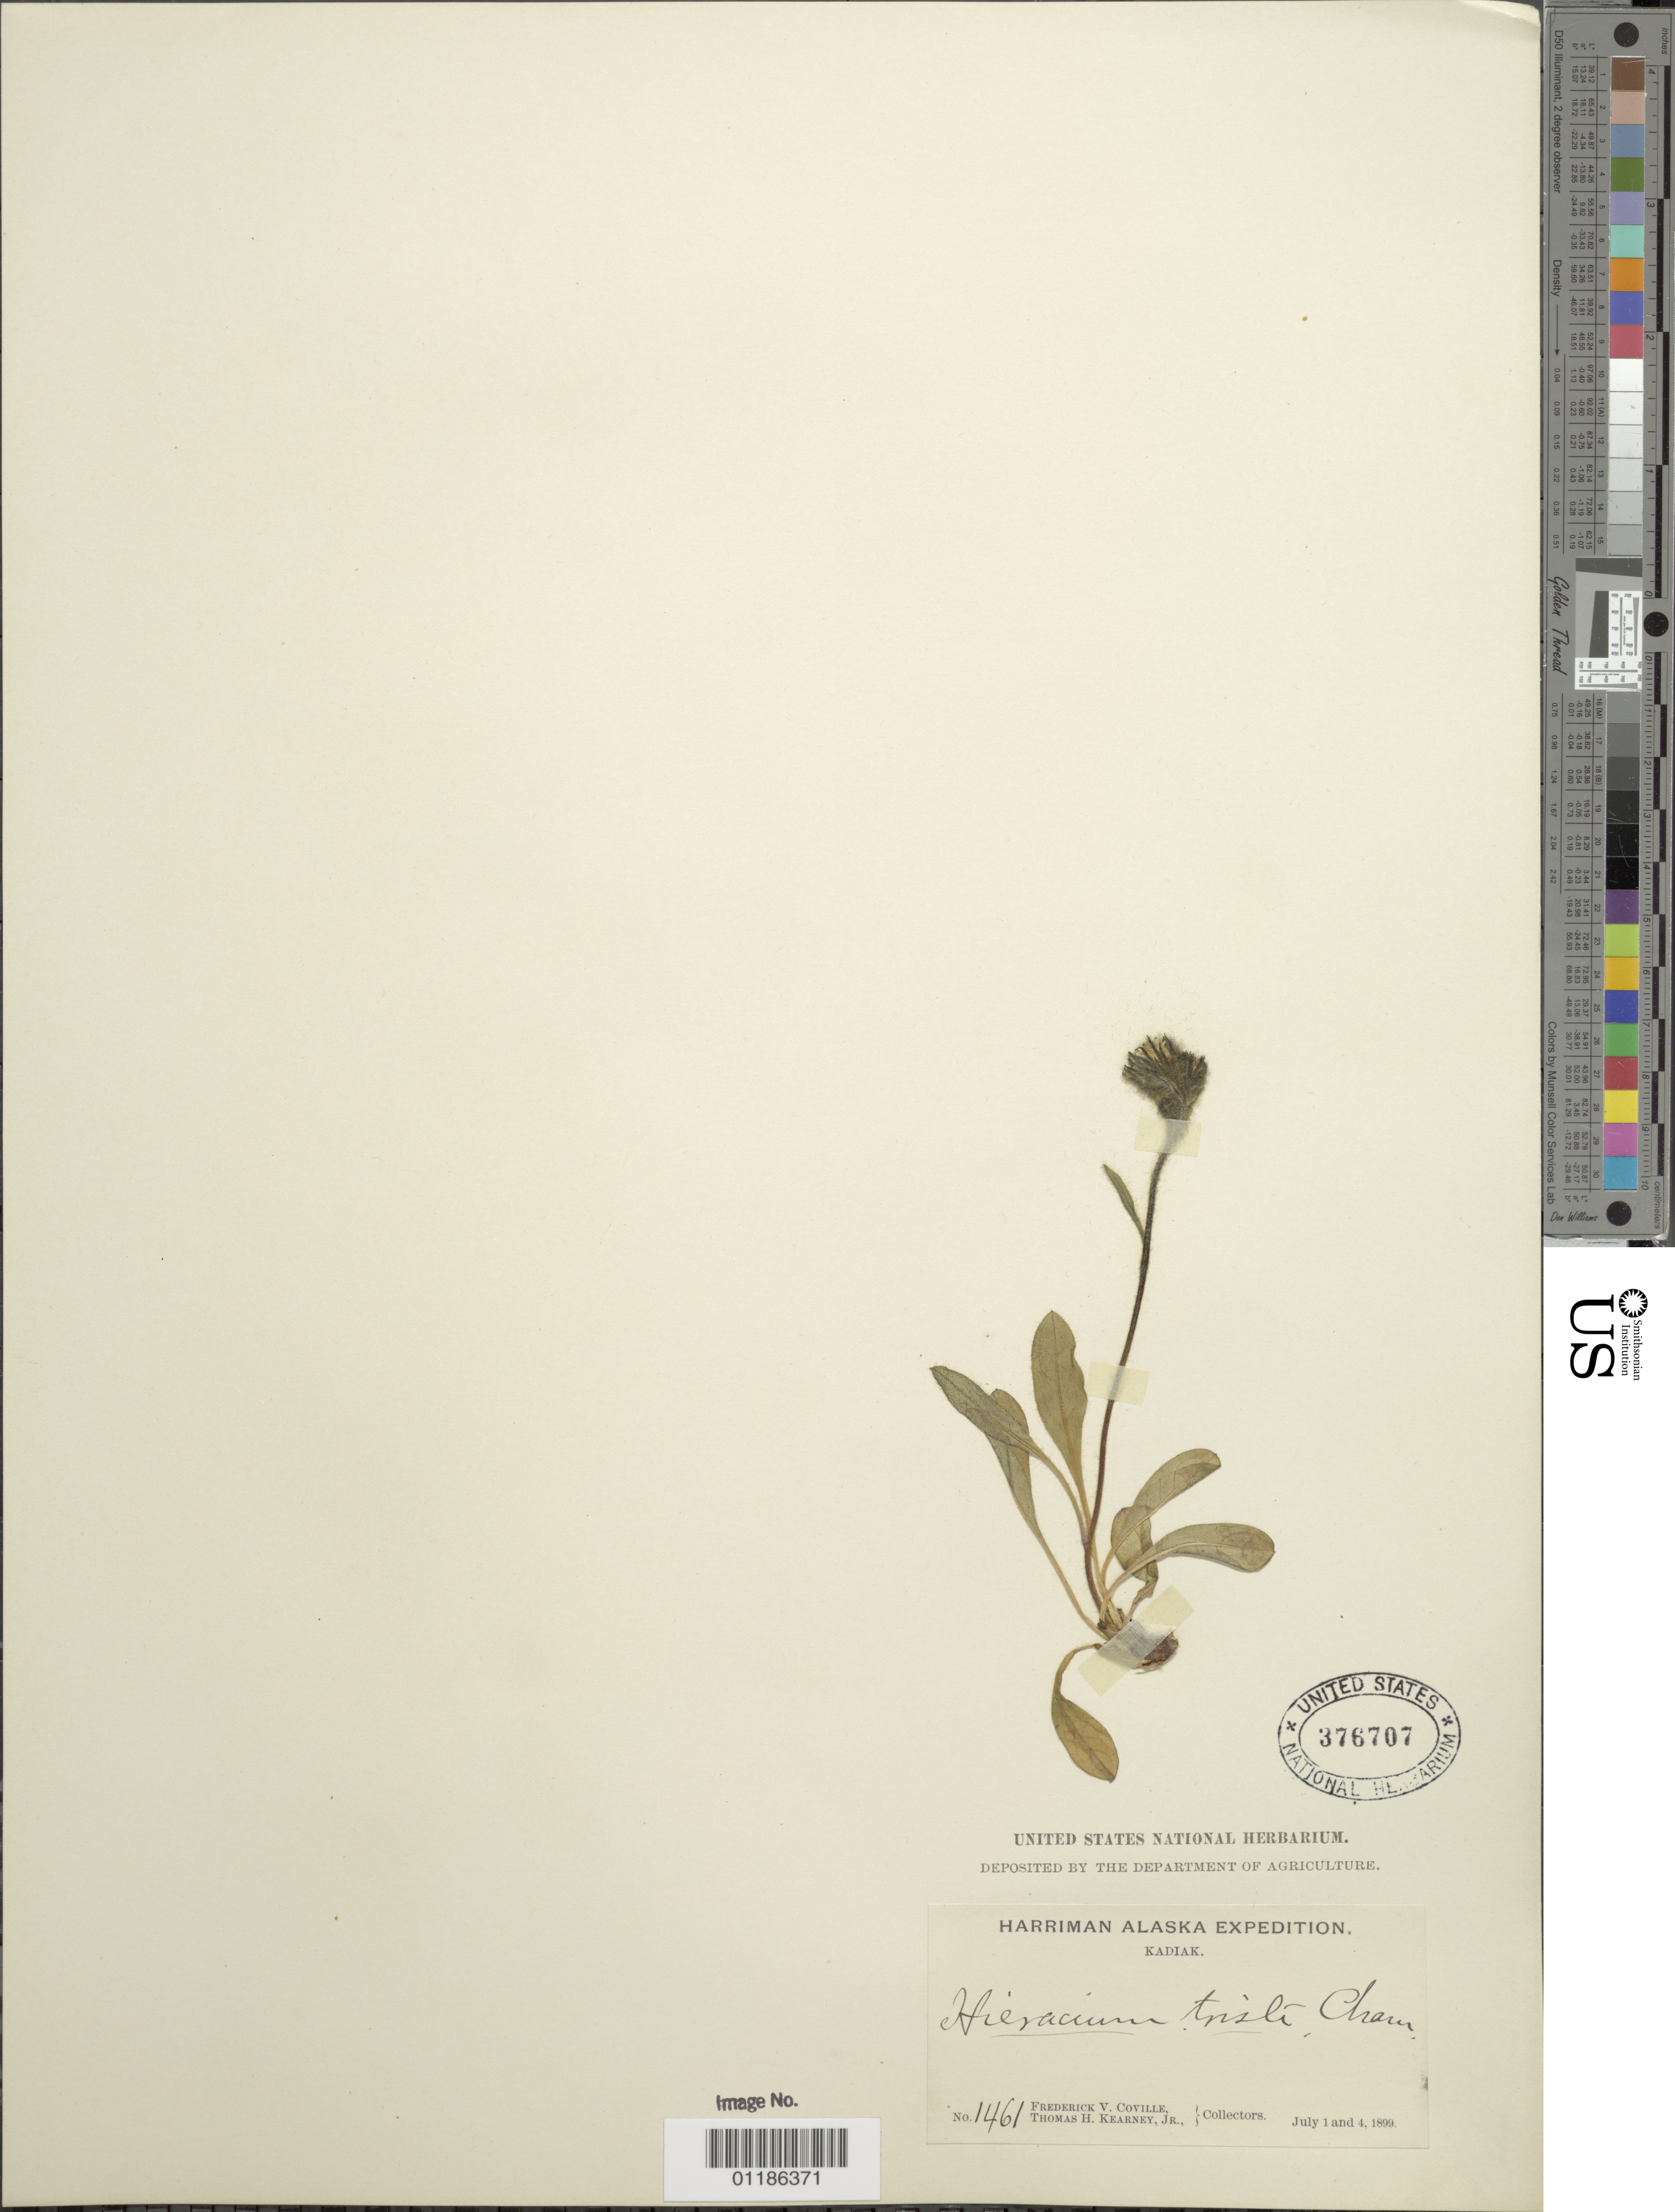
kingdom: Plantae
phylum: Tracheophyta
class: Magnoliopsida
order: Asterales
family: Asteraceae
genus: Hieracium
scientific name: Hieracium triste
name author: Willd. ex Spreng.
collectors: F. V. Coville & T. H. Kearney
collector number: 1461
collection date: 1899-07-01/1899-07-04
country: United States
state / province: Alaska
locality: Kodiak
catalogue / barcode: US 376707